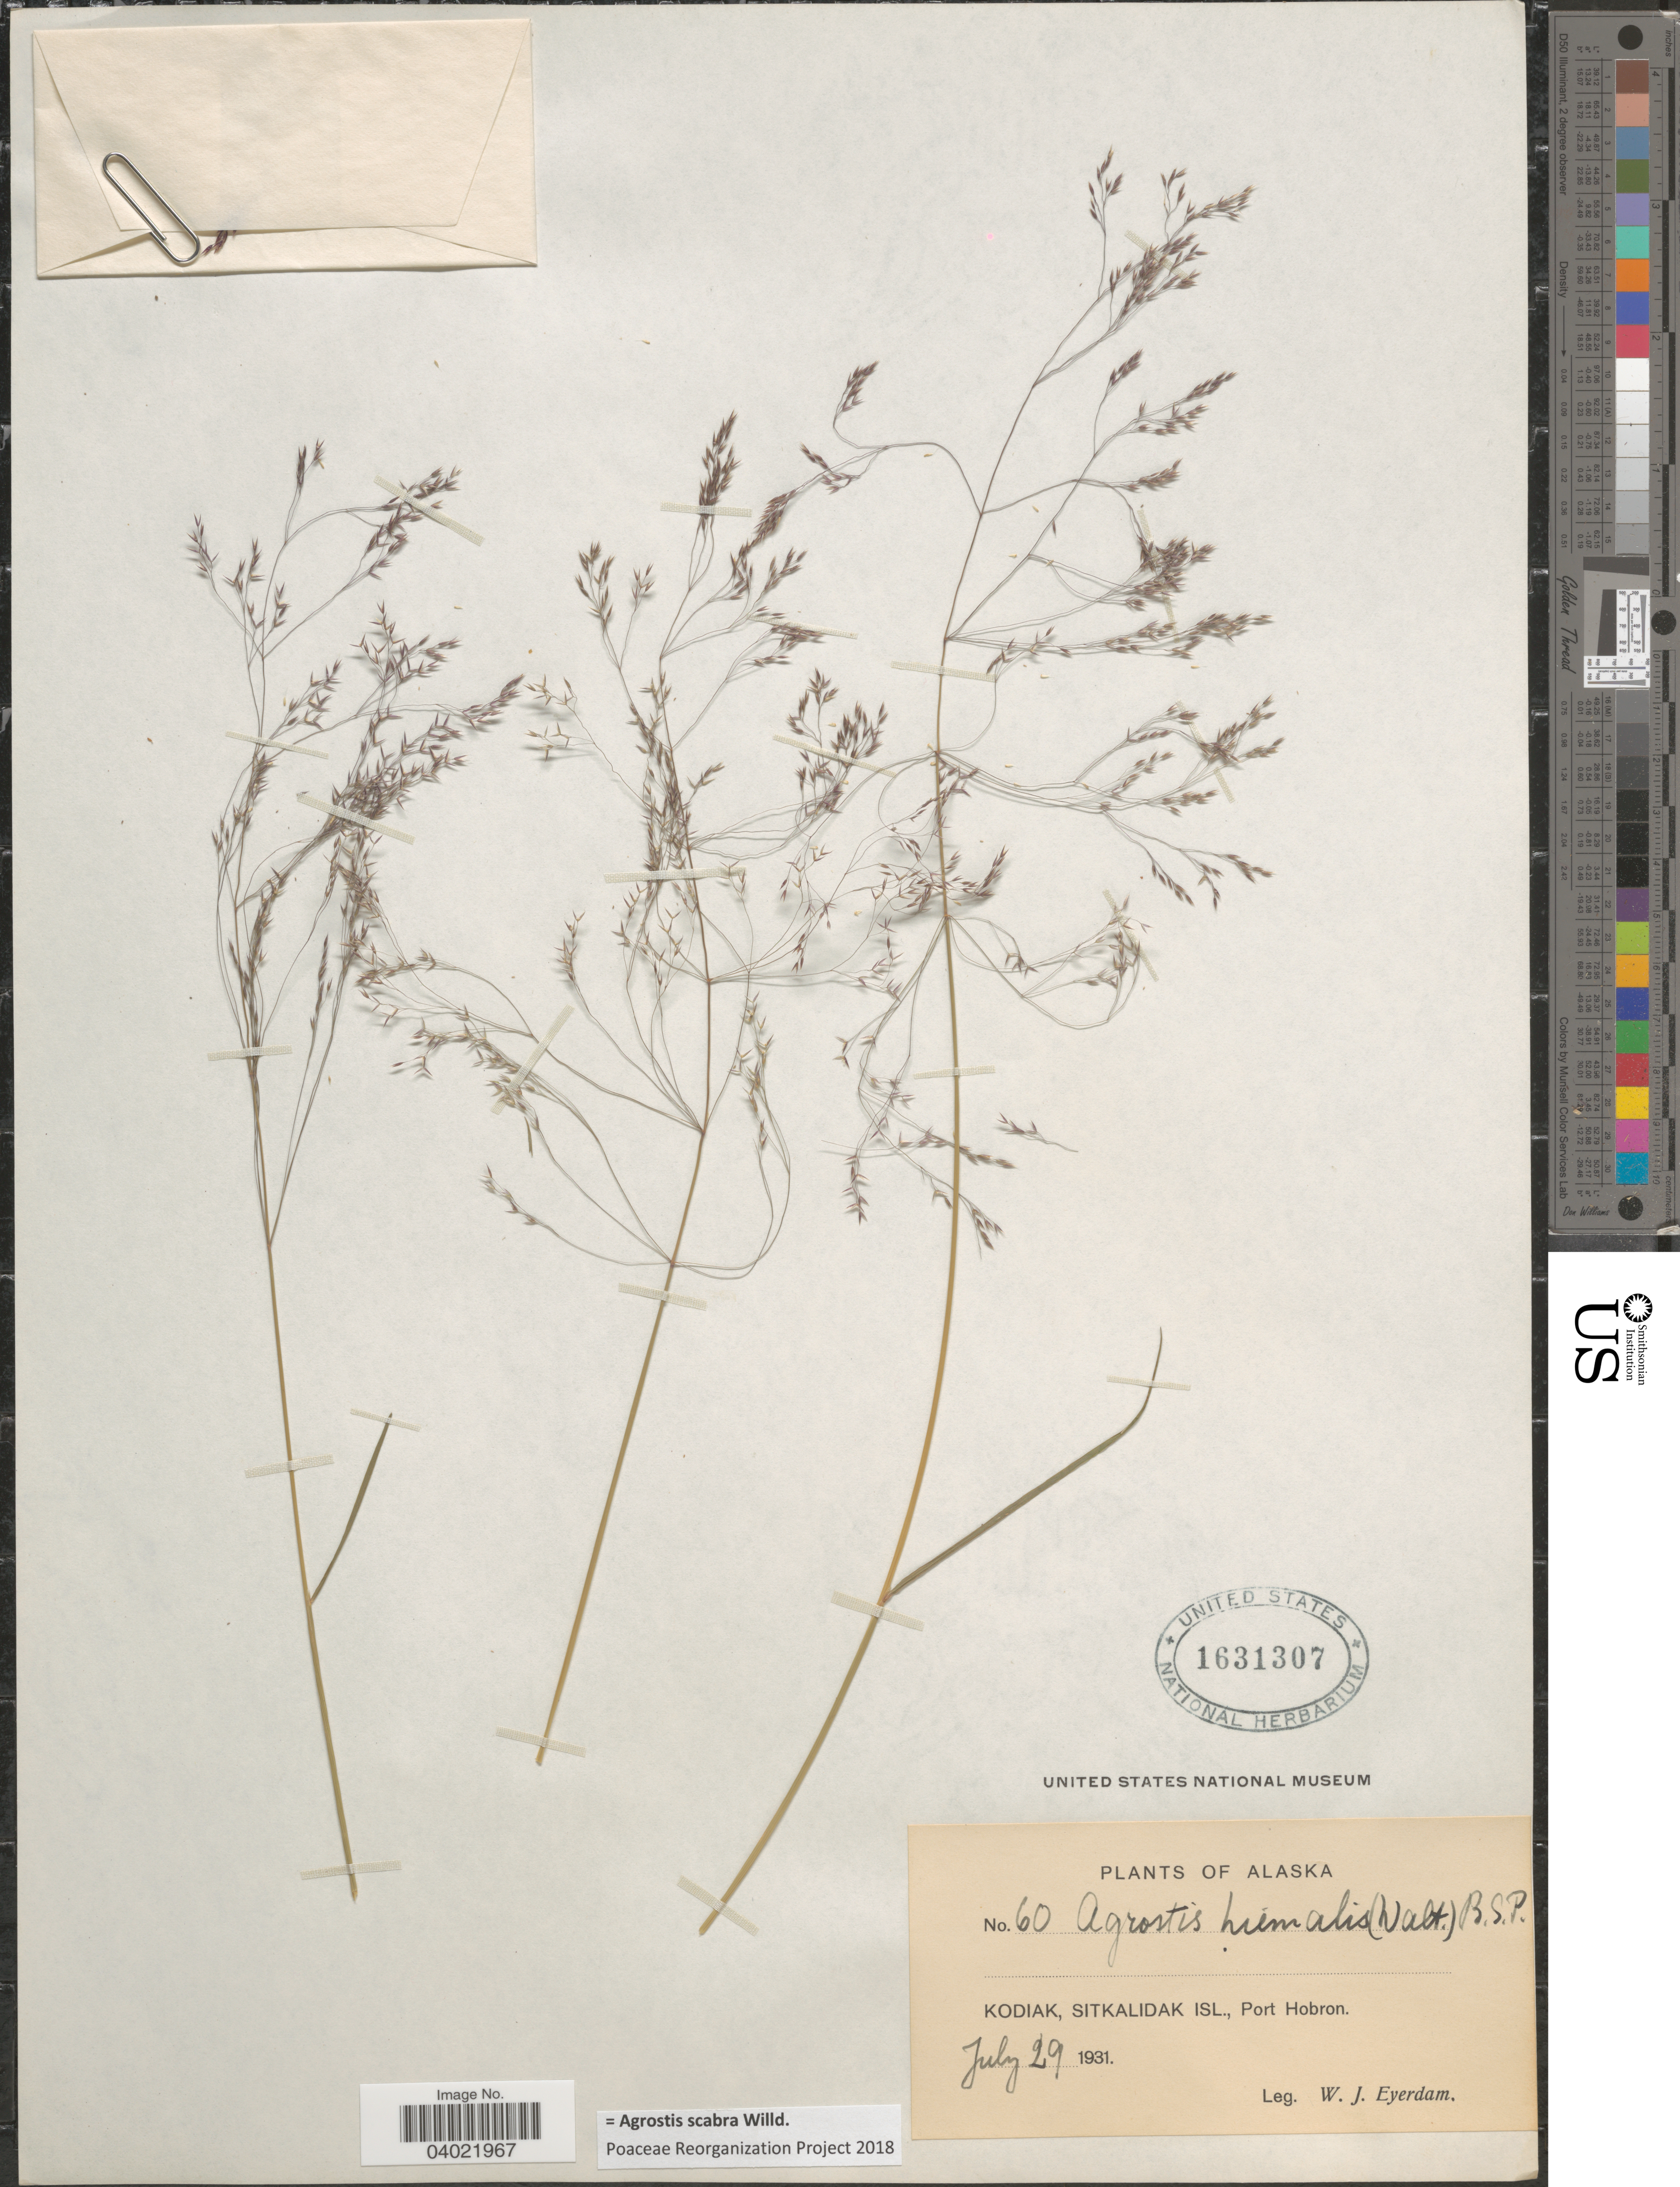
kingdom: Plantae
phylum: Tracheophyta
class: Liliopsida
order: Poales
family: Poaceae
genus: Agrostis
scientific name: Agrostis scabra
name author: Willd.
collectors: W. J. Eyerdam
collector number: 60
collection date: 1931-07-29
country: United States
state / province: Alaska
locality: Kodiak, Sitkalidak Isl., Port Hobron.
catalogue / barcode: US 1631307